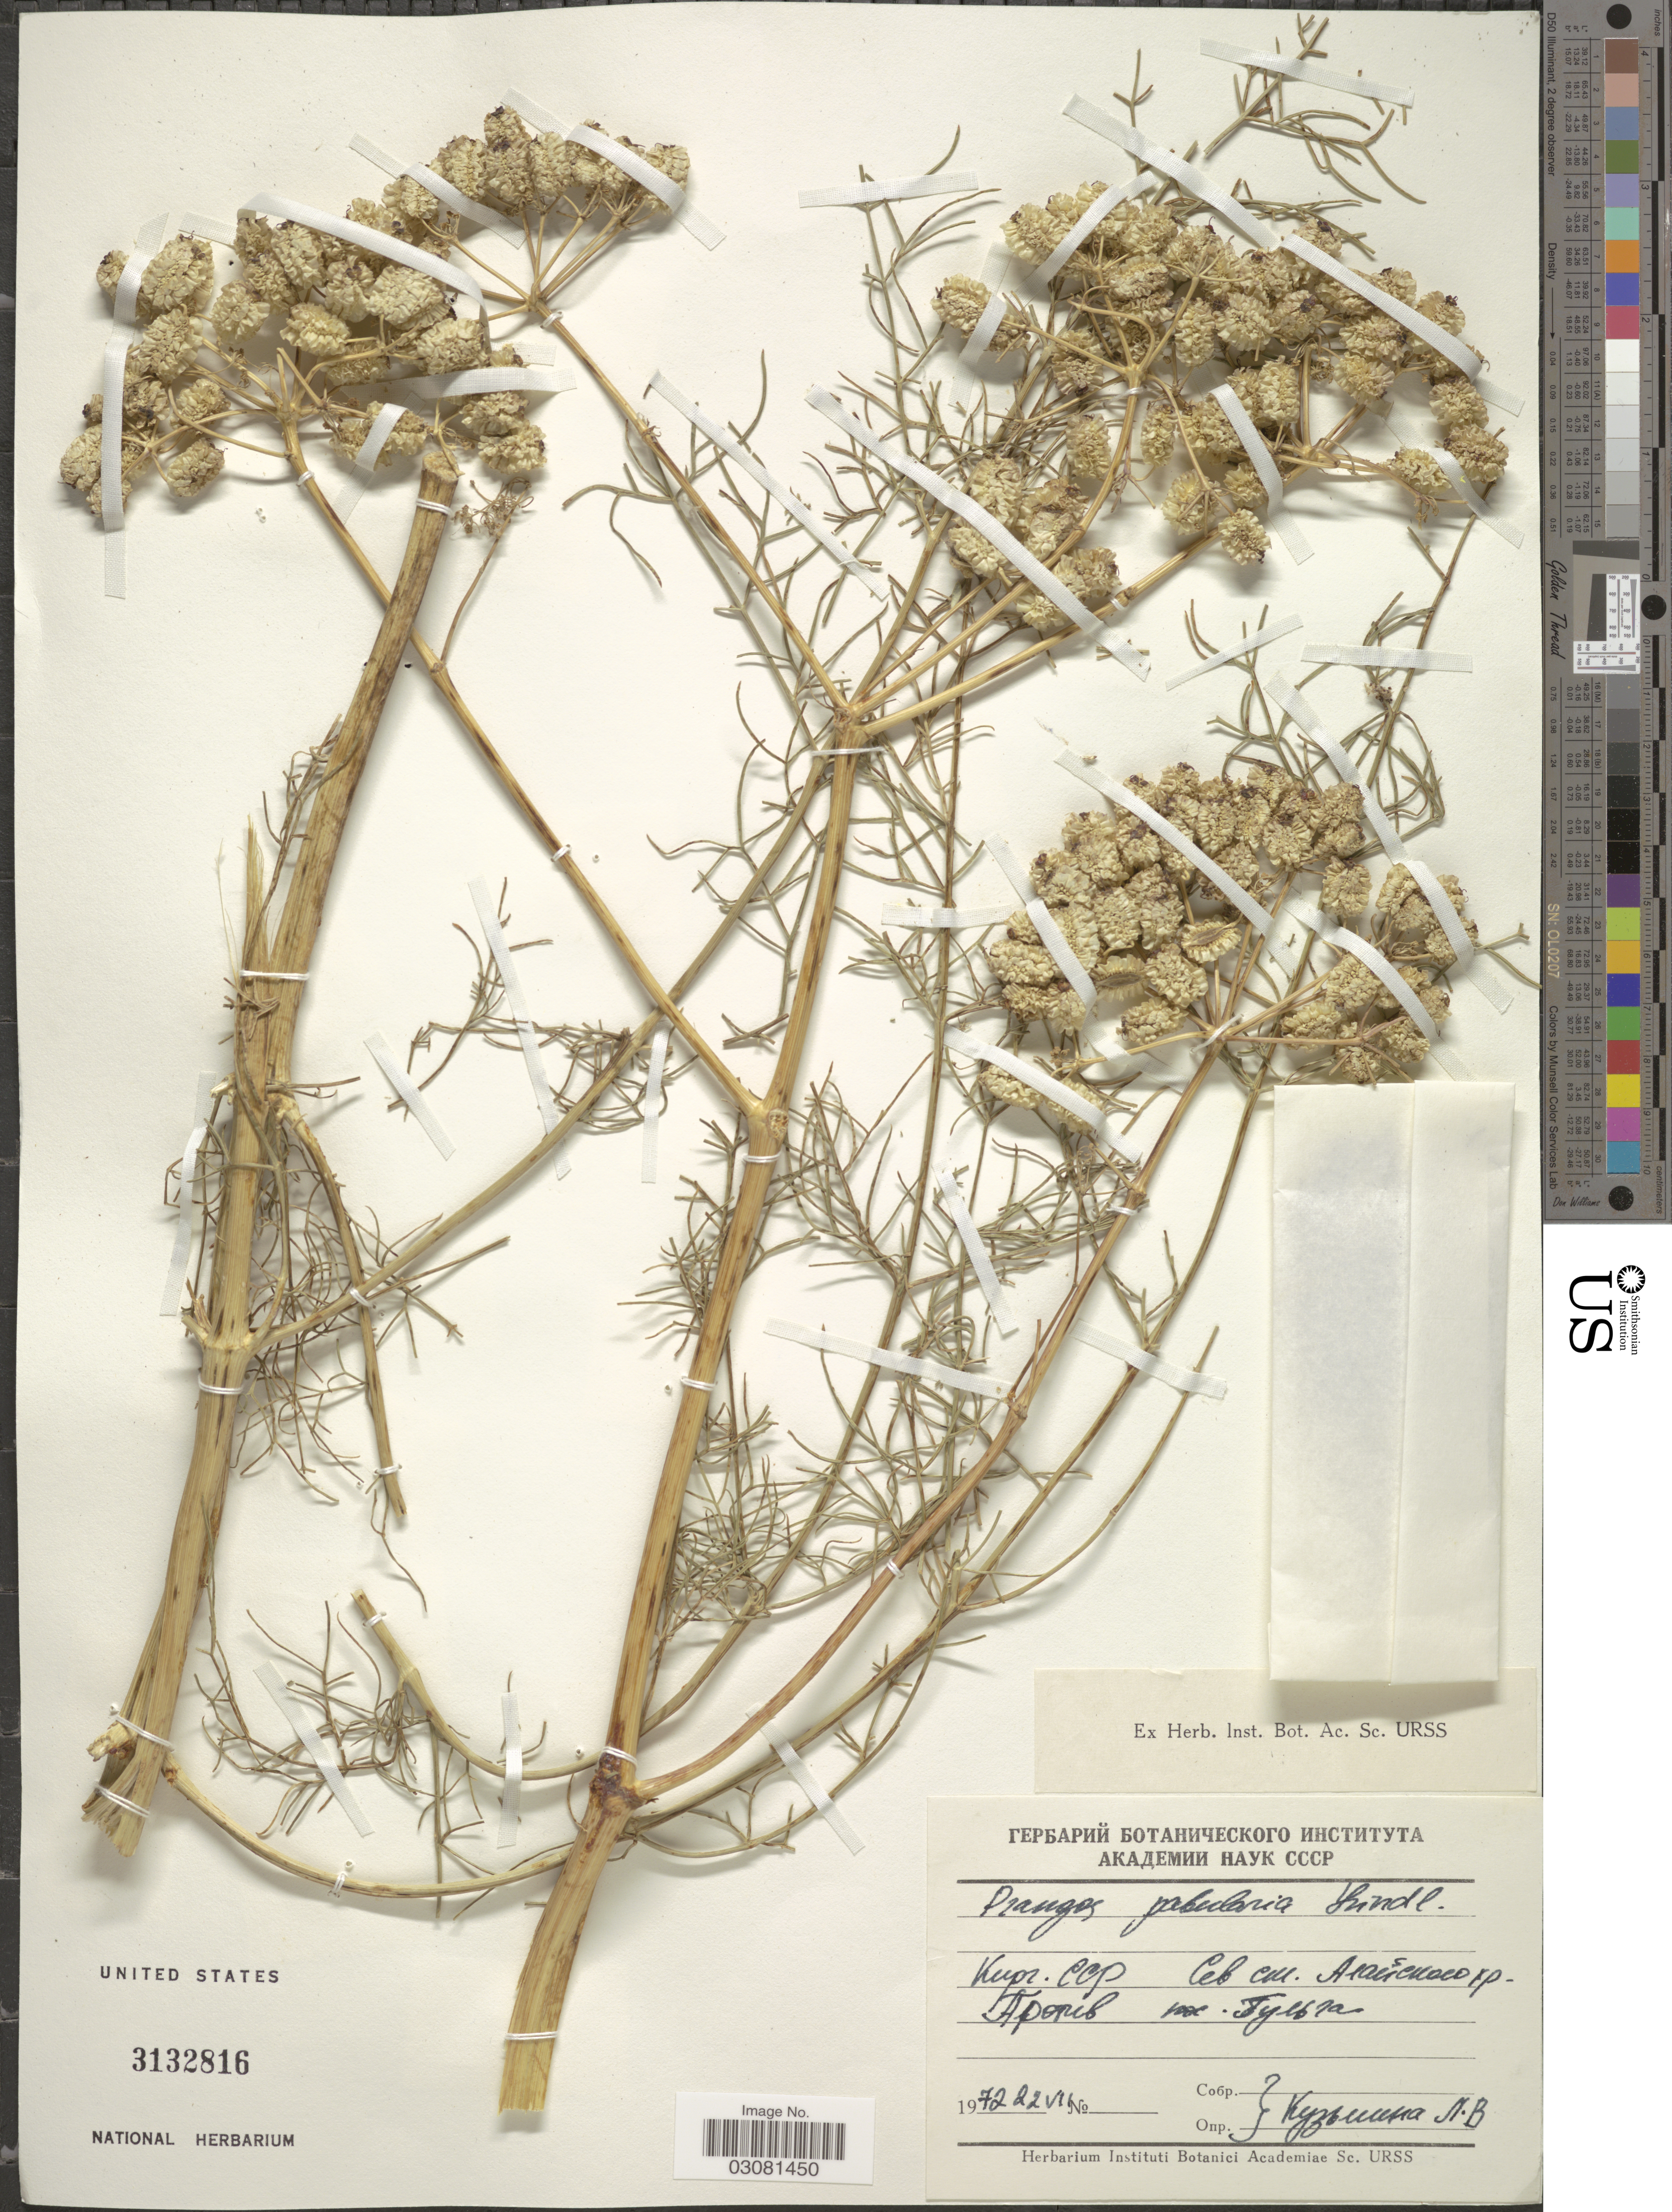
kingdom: Plantae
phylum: Tracheophyta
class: Magnoliopsida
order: Apiales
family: Apiaceae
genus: Prangos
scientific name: Prangos pabularia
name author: Lindl.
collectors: L. Kuzmina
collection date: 1972-07-22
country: Kyrgyzstan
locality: North slope of Alayskiy Khrebet near village Bulga.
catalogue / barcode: US 3132816